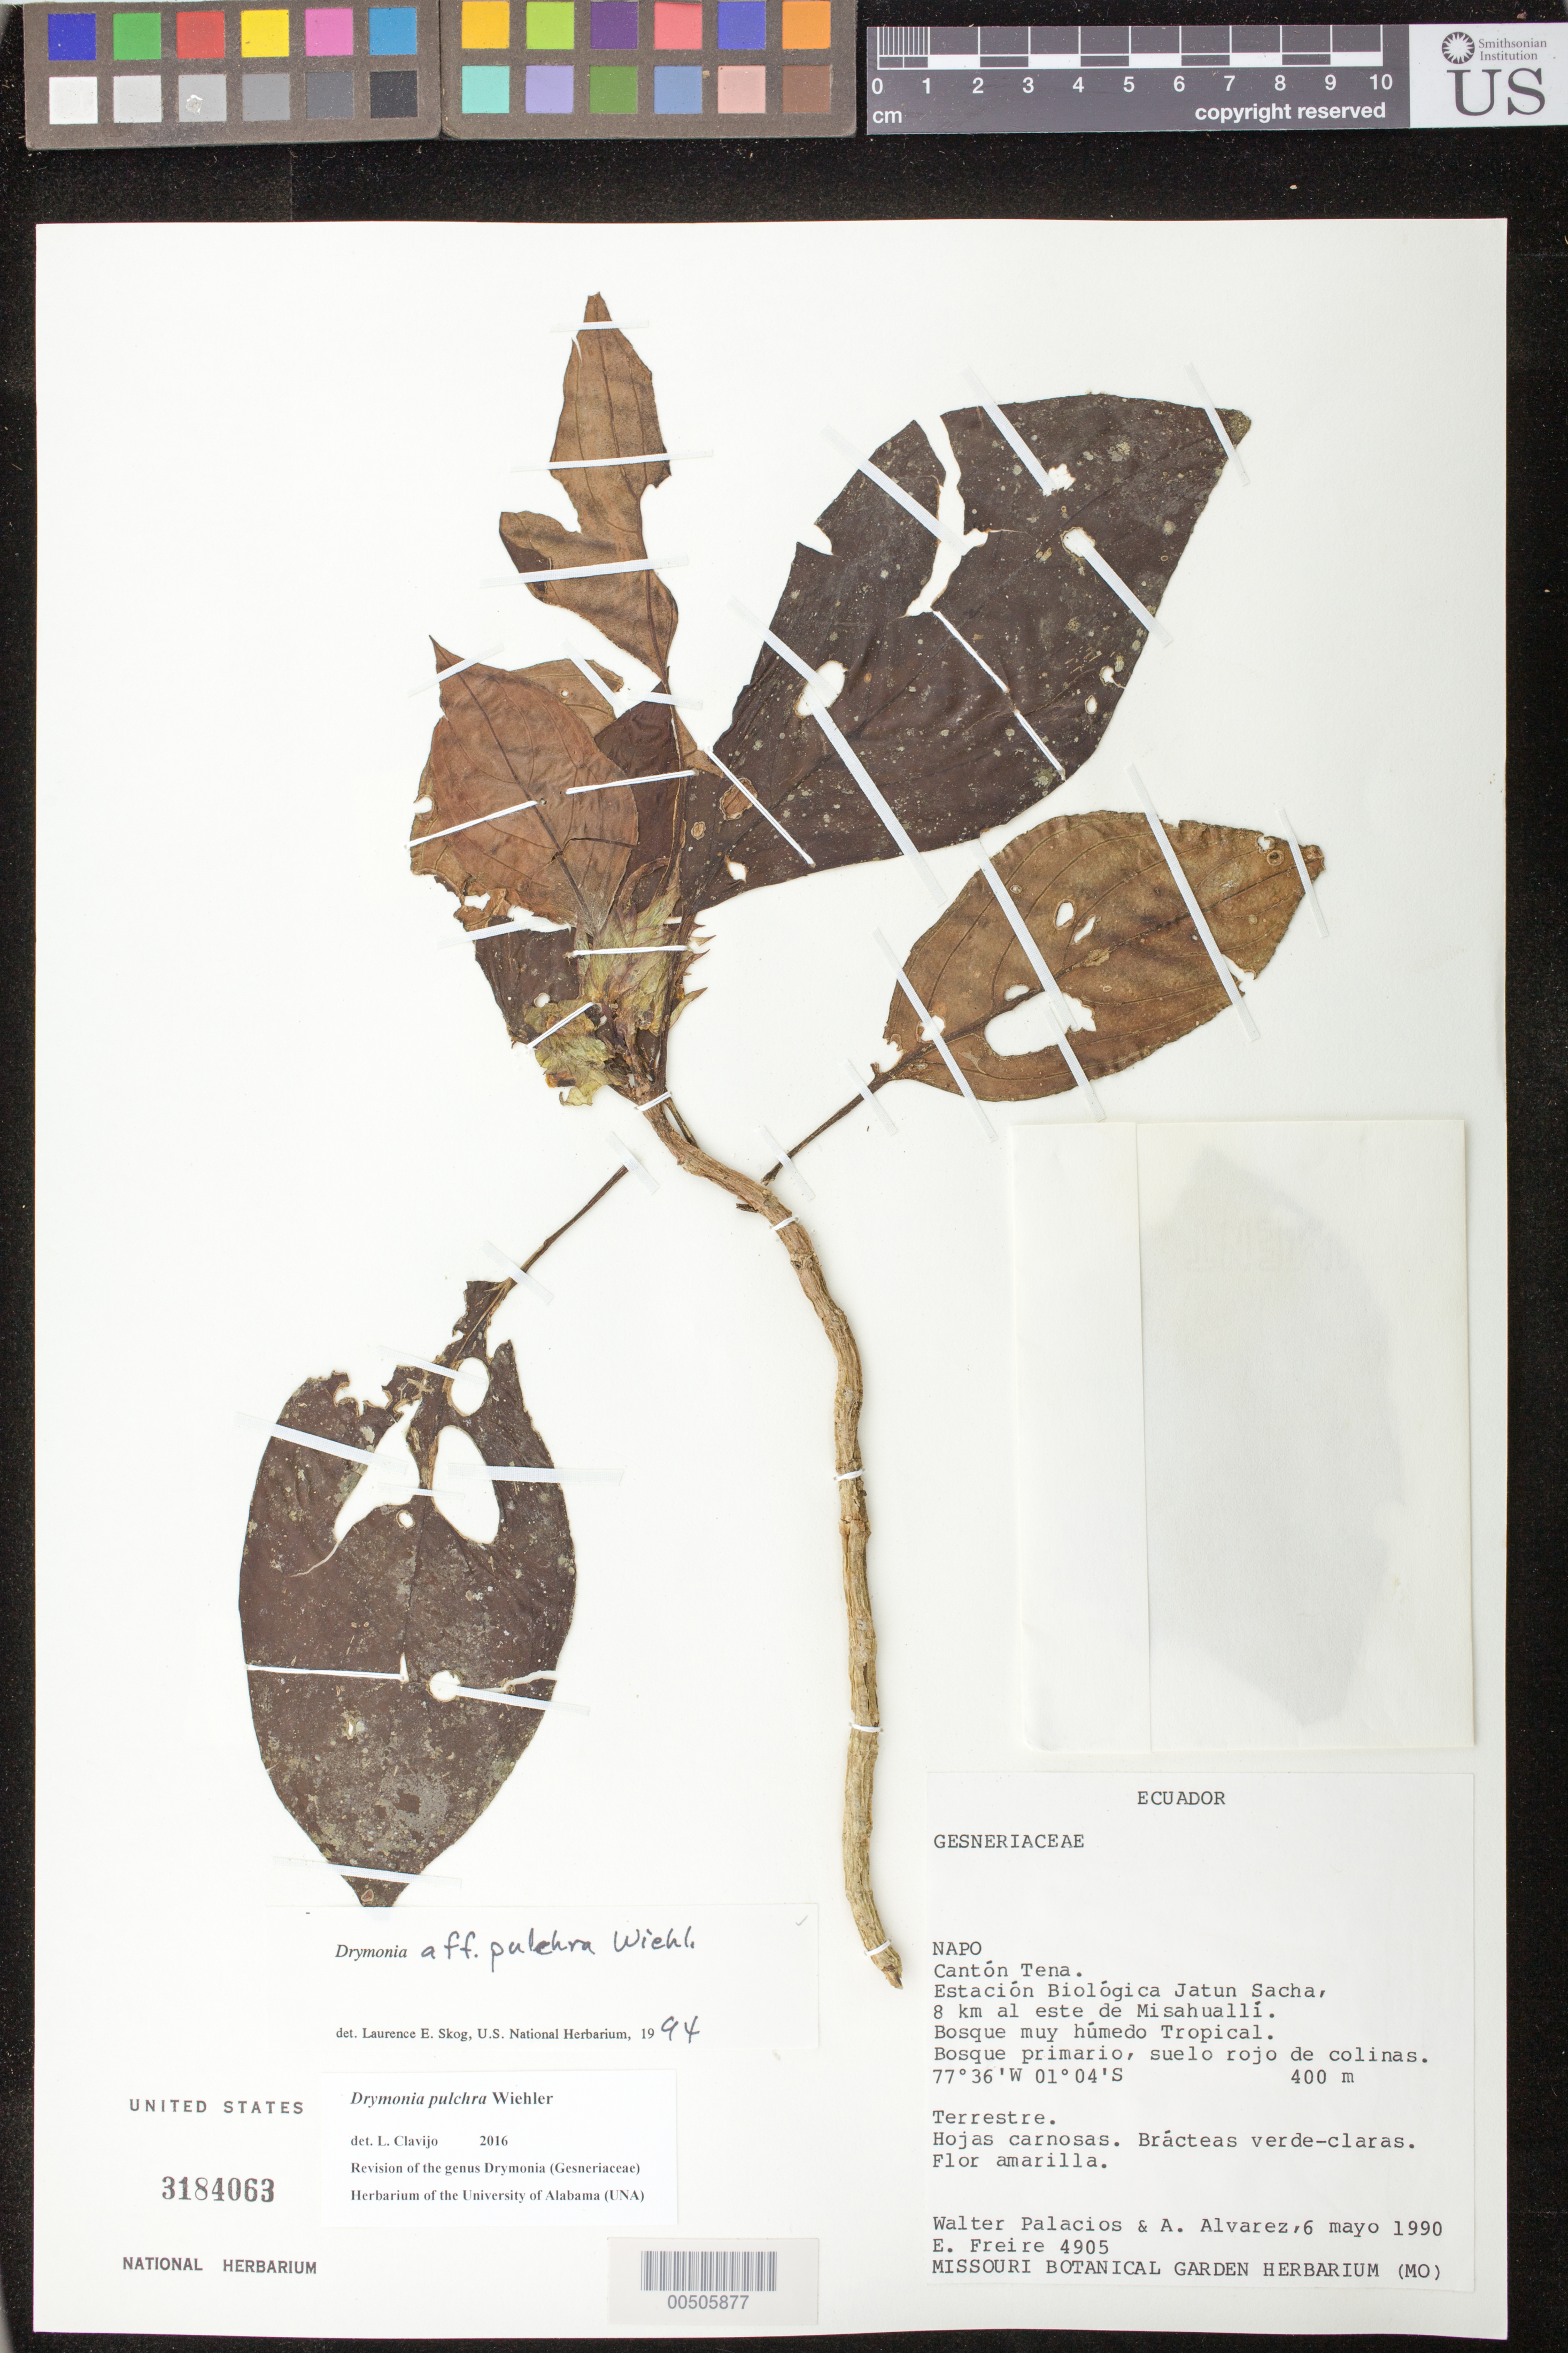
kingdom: Plantae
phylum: Tracheophyta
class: Magnoliopsida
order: Lamiales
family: Gesneriaceae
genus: Drymonia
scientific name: Drymonia pulchra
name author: Wiehler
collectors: W. Palacios, A. Alvarez & E. Freire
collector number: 4905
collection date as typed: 06 May 1990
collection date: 1990-05-06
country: Ecuador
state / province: Napo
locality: Cantón Tena. Estación Biológica Jatun Sacha, 8 km al este de Misahuallí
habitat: Bosque muy húmedo tropical; bosque primario, suelo rojo de colinas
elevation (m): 400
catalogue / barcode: US 3184063